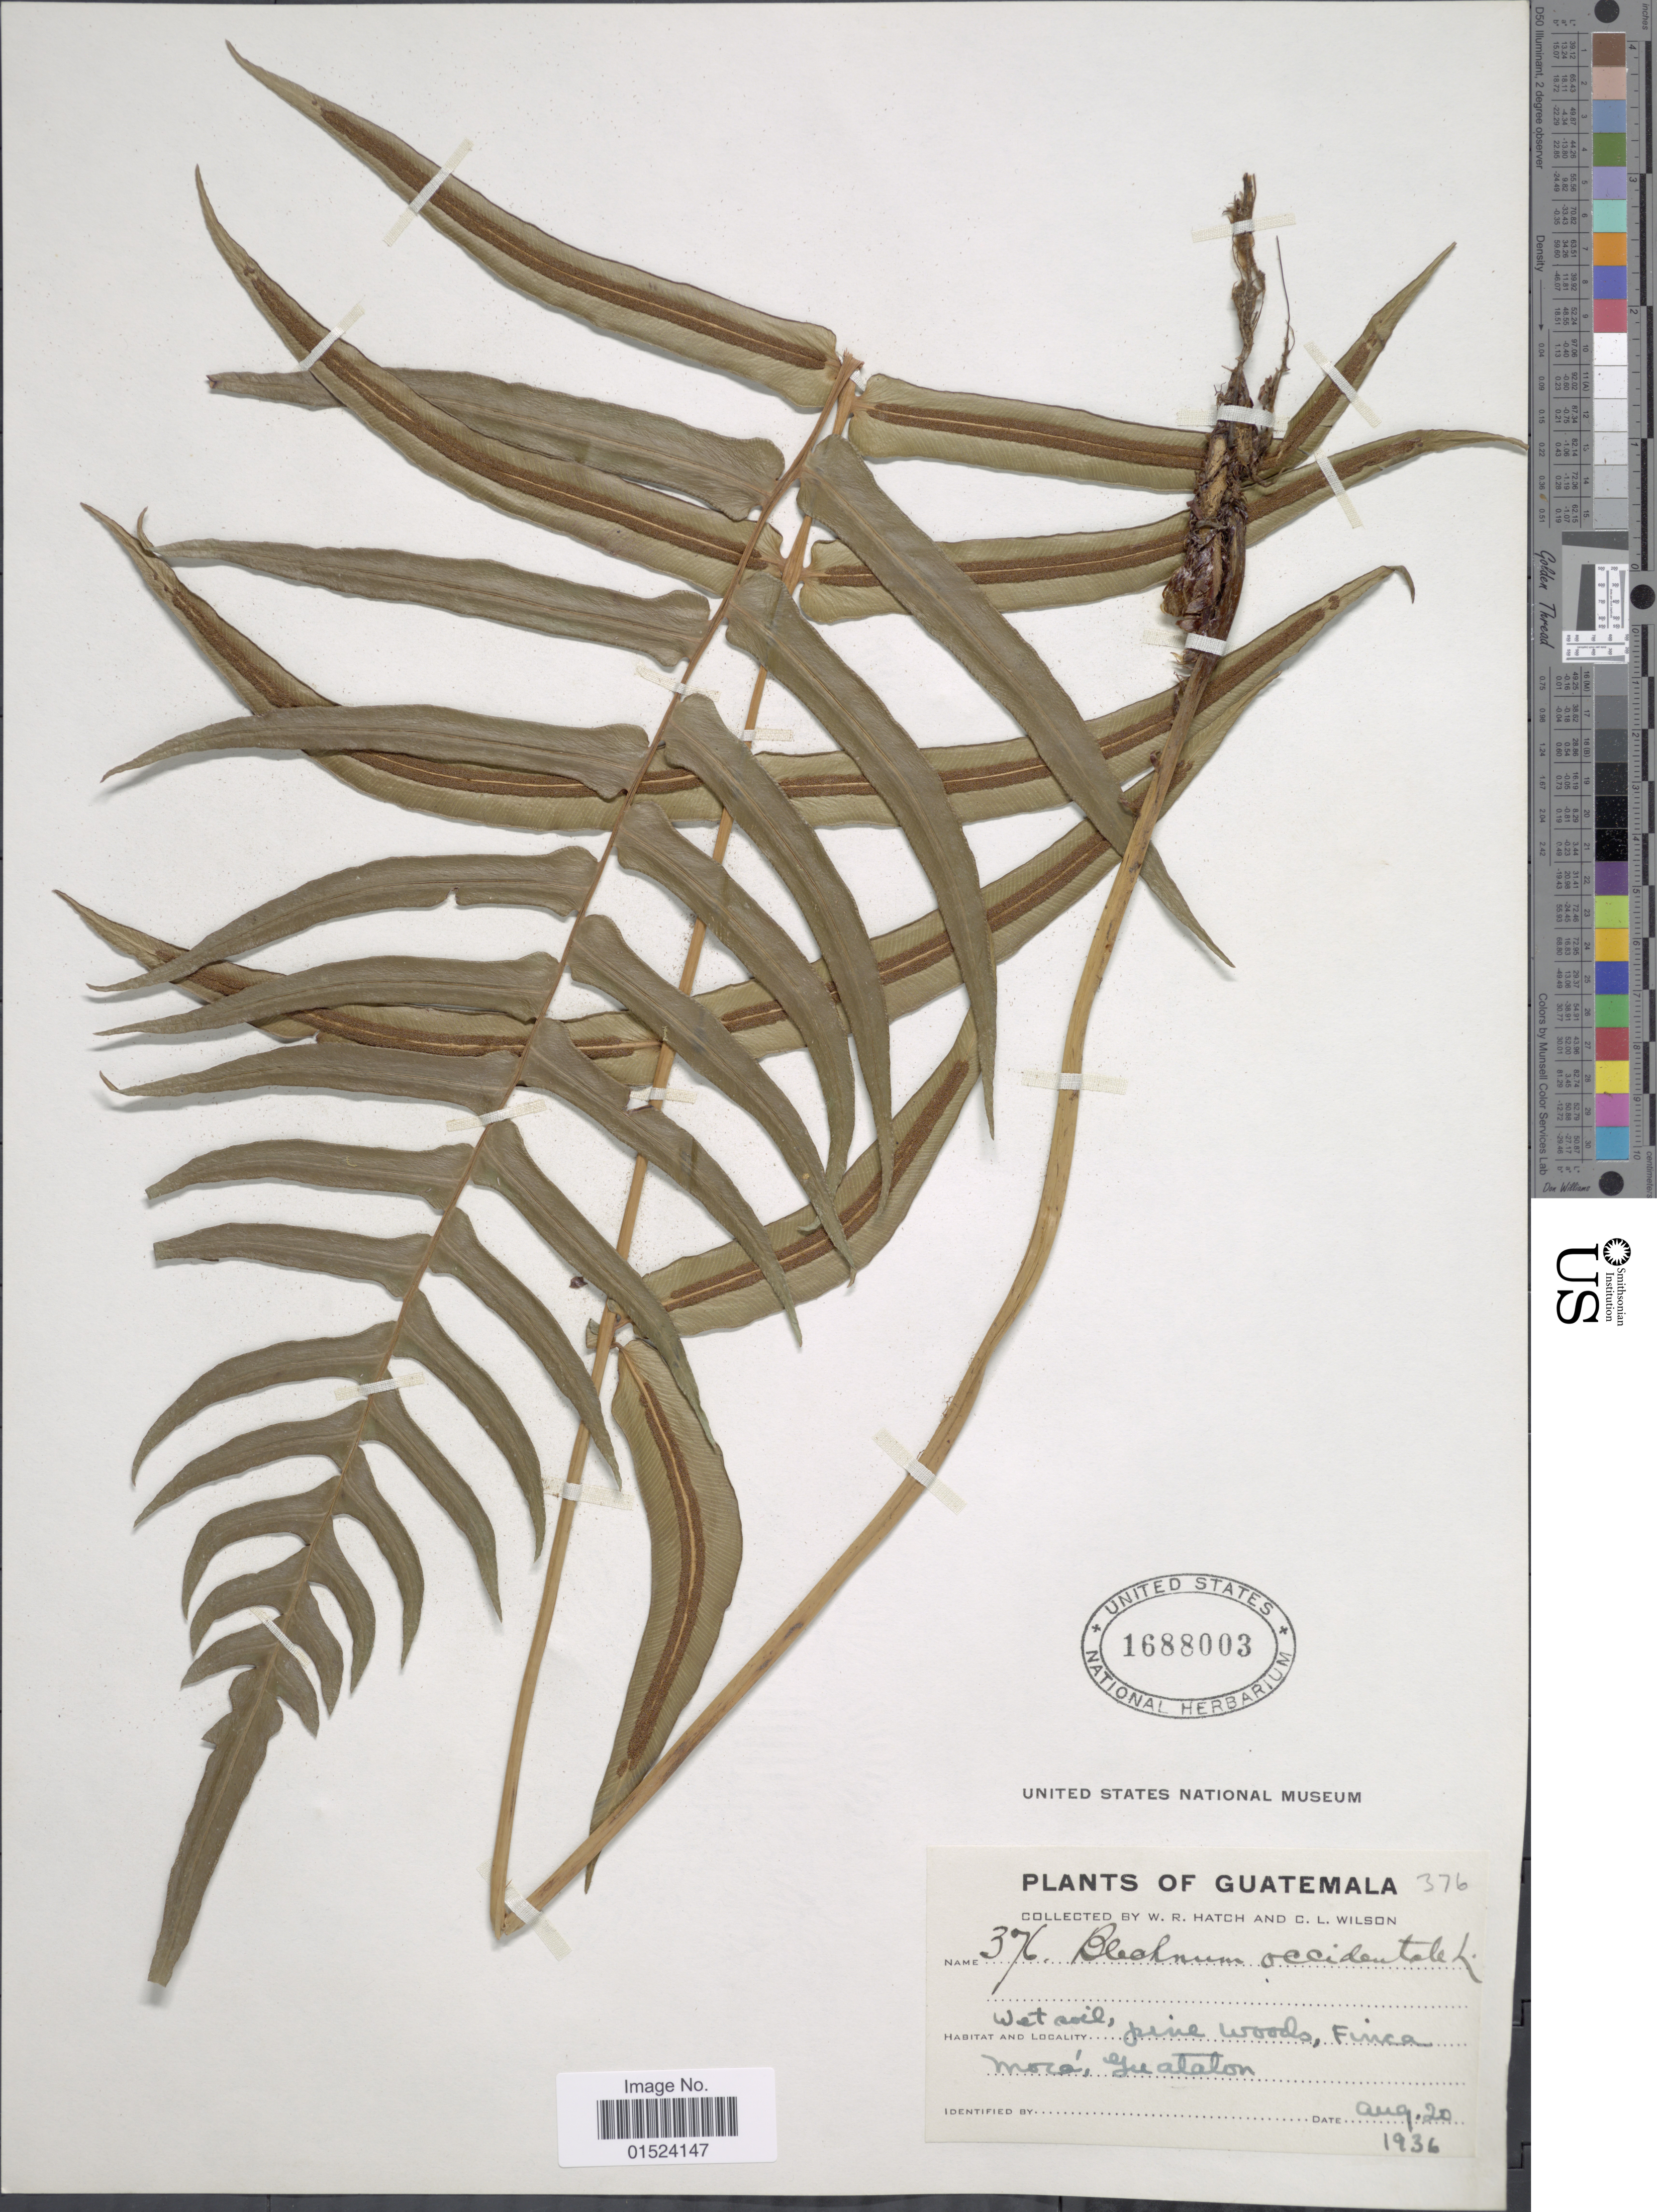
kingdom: Plantae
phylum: Tracheophyta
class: Polypodiopsida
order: Polypodiales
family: Blechnaceae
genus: Blechnum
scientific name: Blechnum occidentale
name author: L.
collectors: W. Hatch & C. L. Wilson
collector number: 376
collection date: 1936-08-20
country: Guatemala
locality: Finca mocá, Guataton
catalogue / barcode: US 1688003